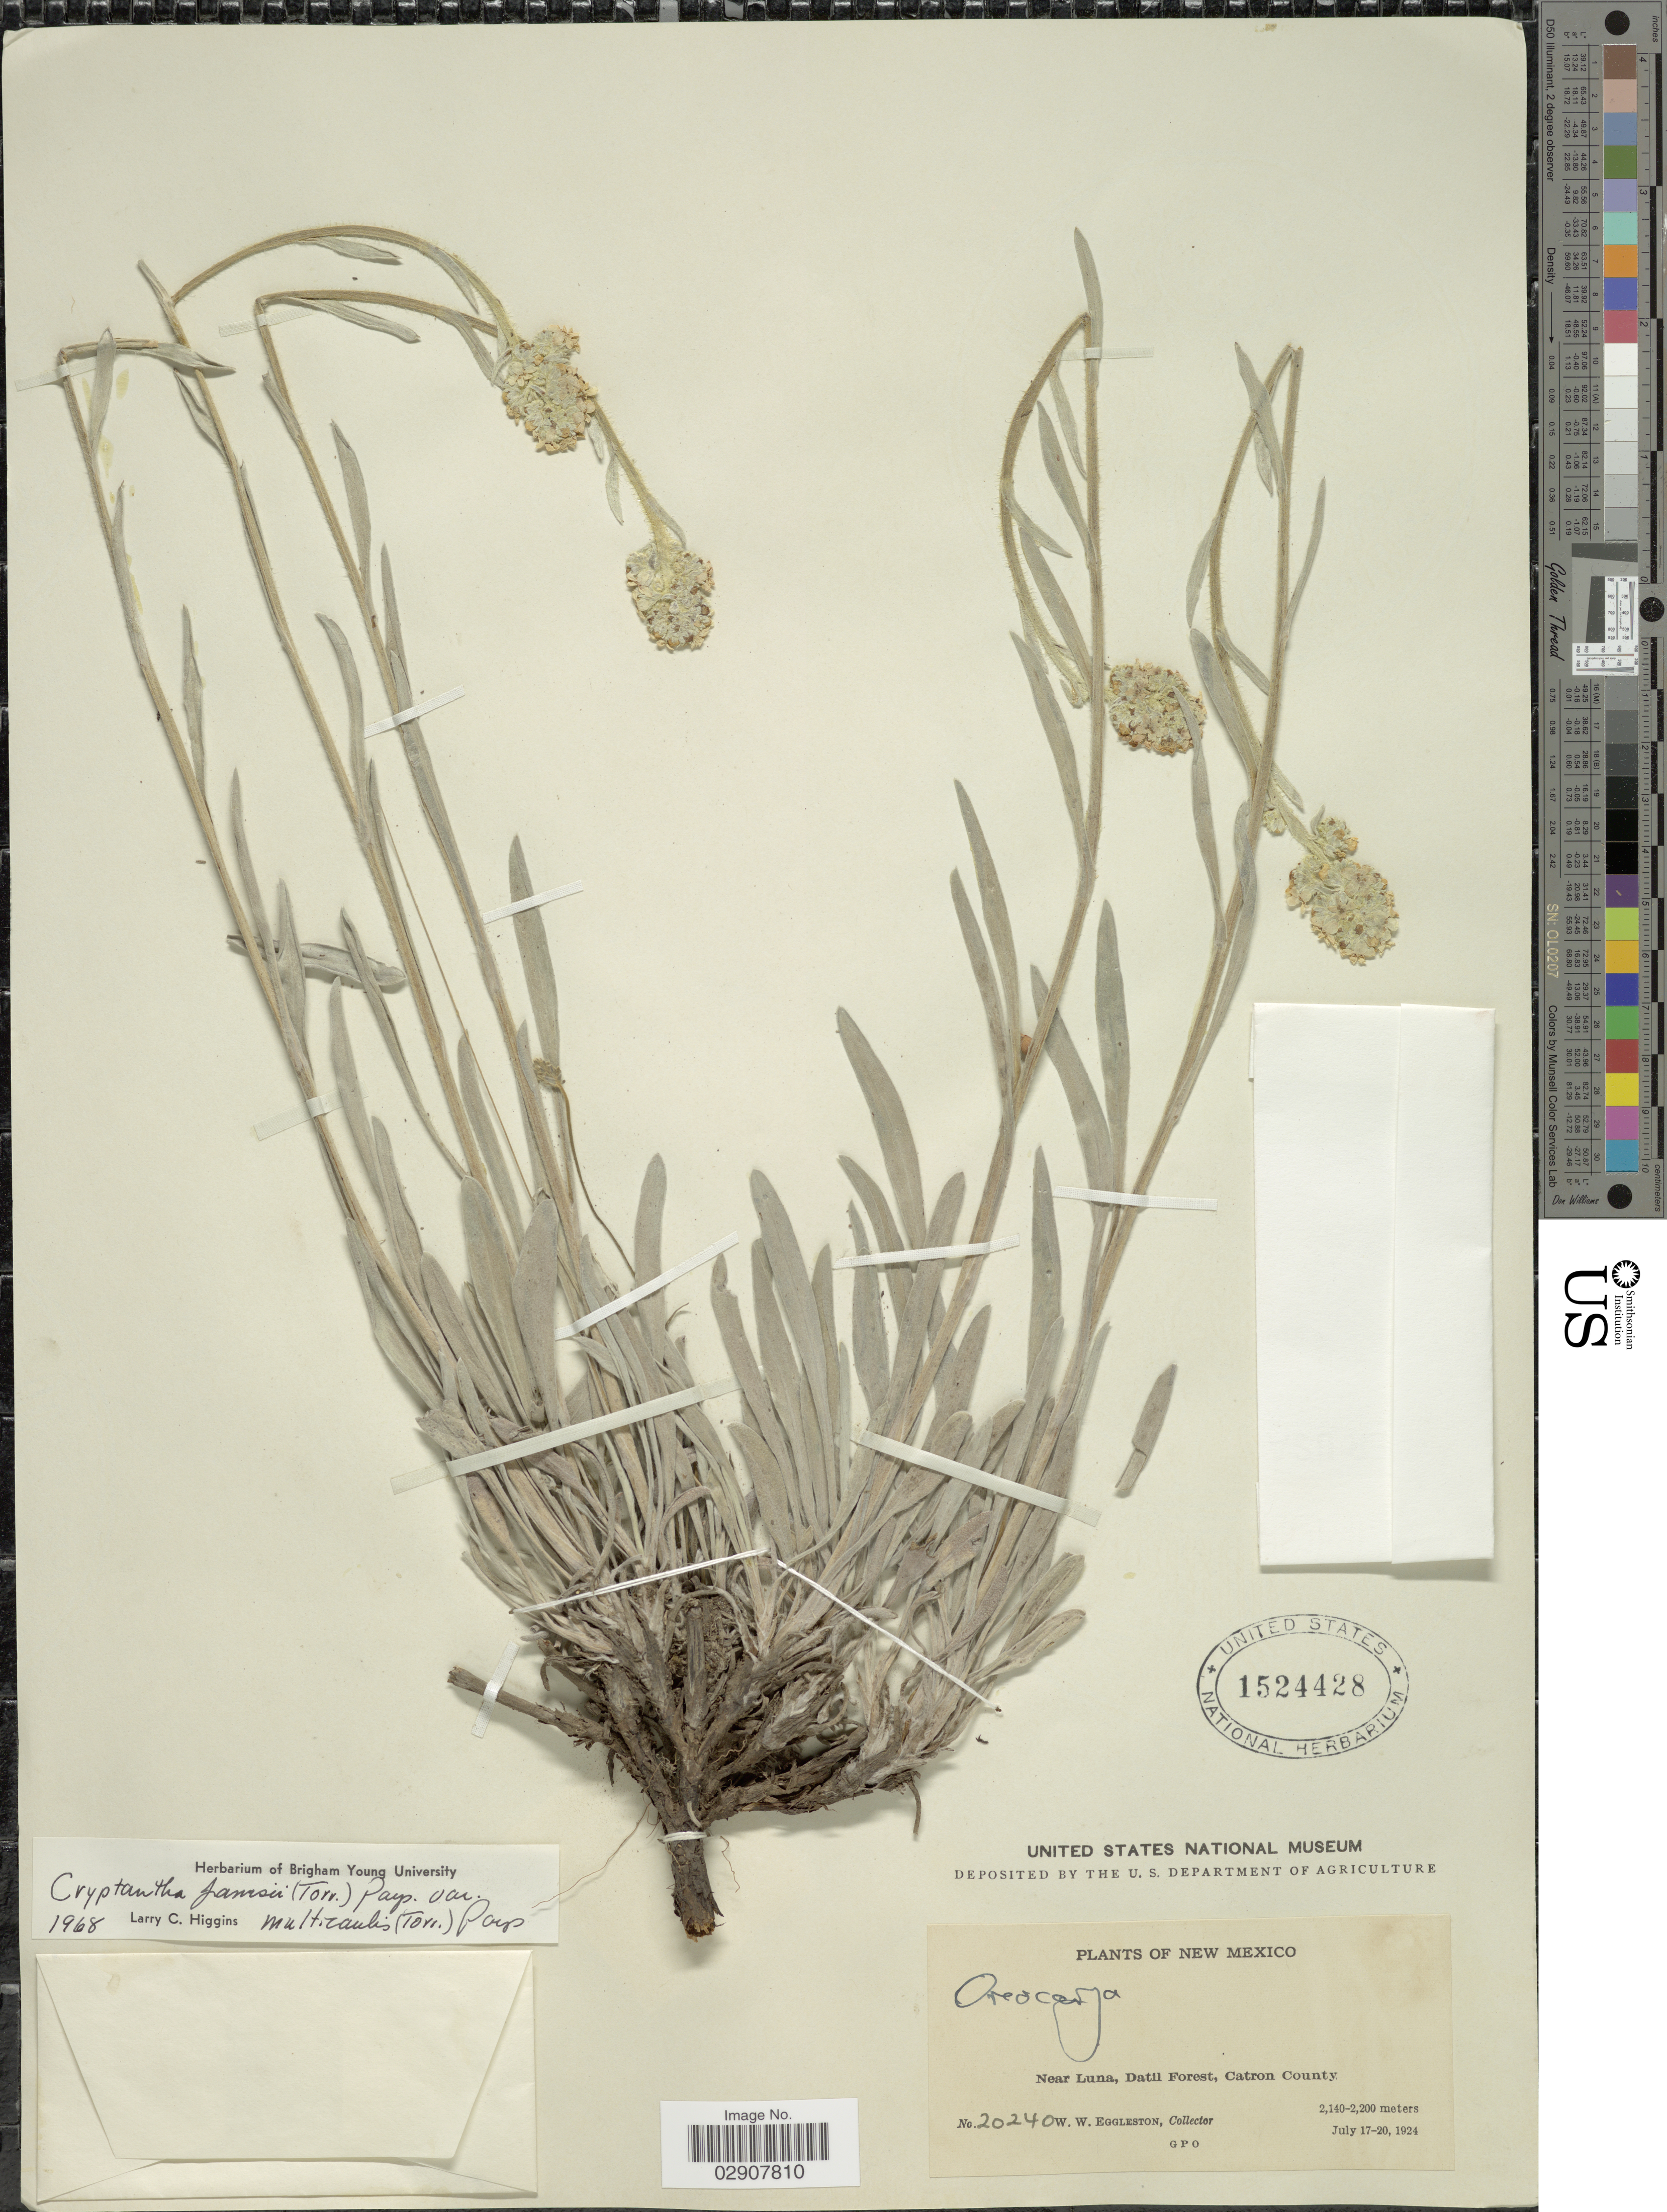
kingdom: Plantae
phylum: Tracheophyta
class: Magnoliopsida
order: Boraginales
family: Boraginaceae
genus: Cryptantha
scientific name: Cryptantha jamesii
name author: (Torr.) Payson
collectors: W. W. Eggleston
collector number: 20240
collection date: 1924-07-17/1924-07-20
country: United States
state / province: New Mexico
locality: Near Luna, Datil Forest, Catron County. New Mexico.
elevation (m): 2140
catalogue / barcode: US 1524428